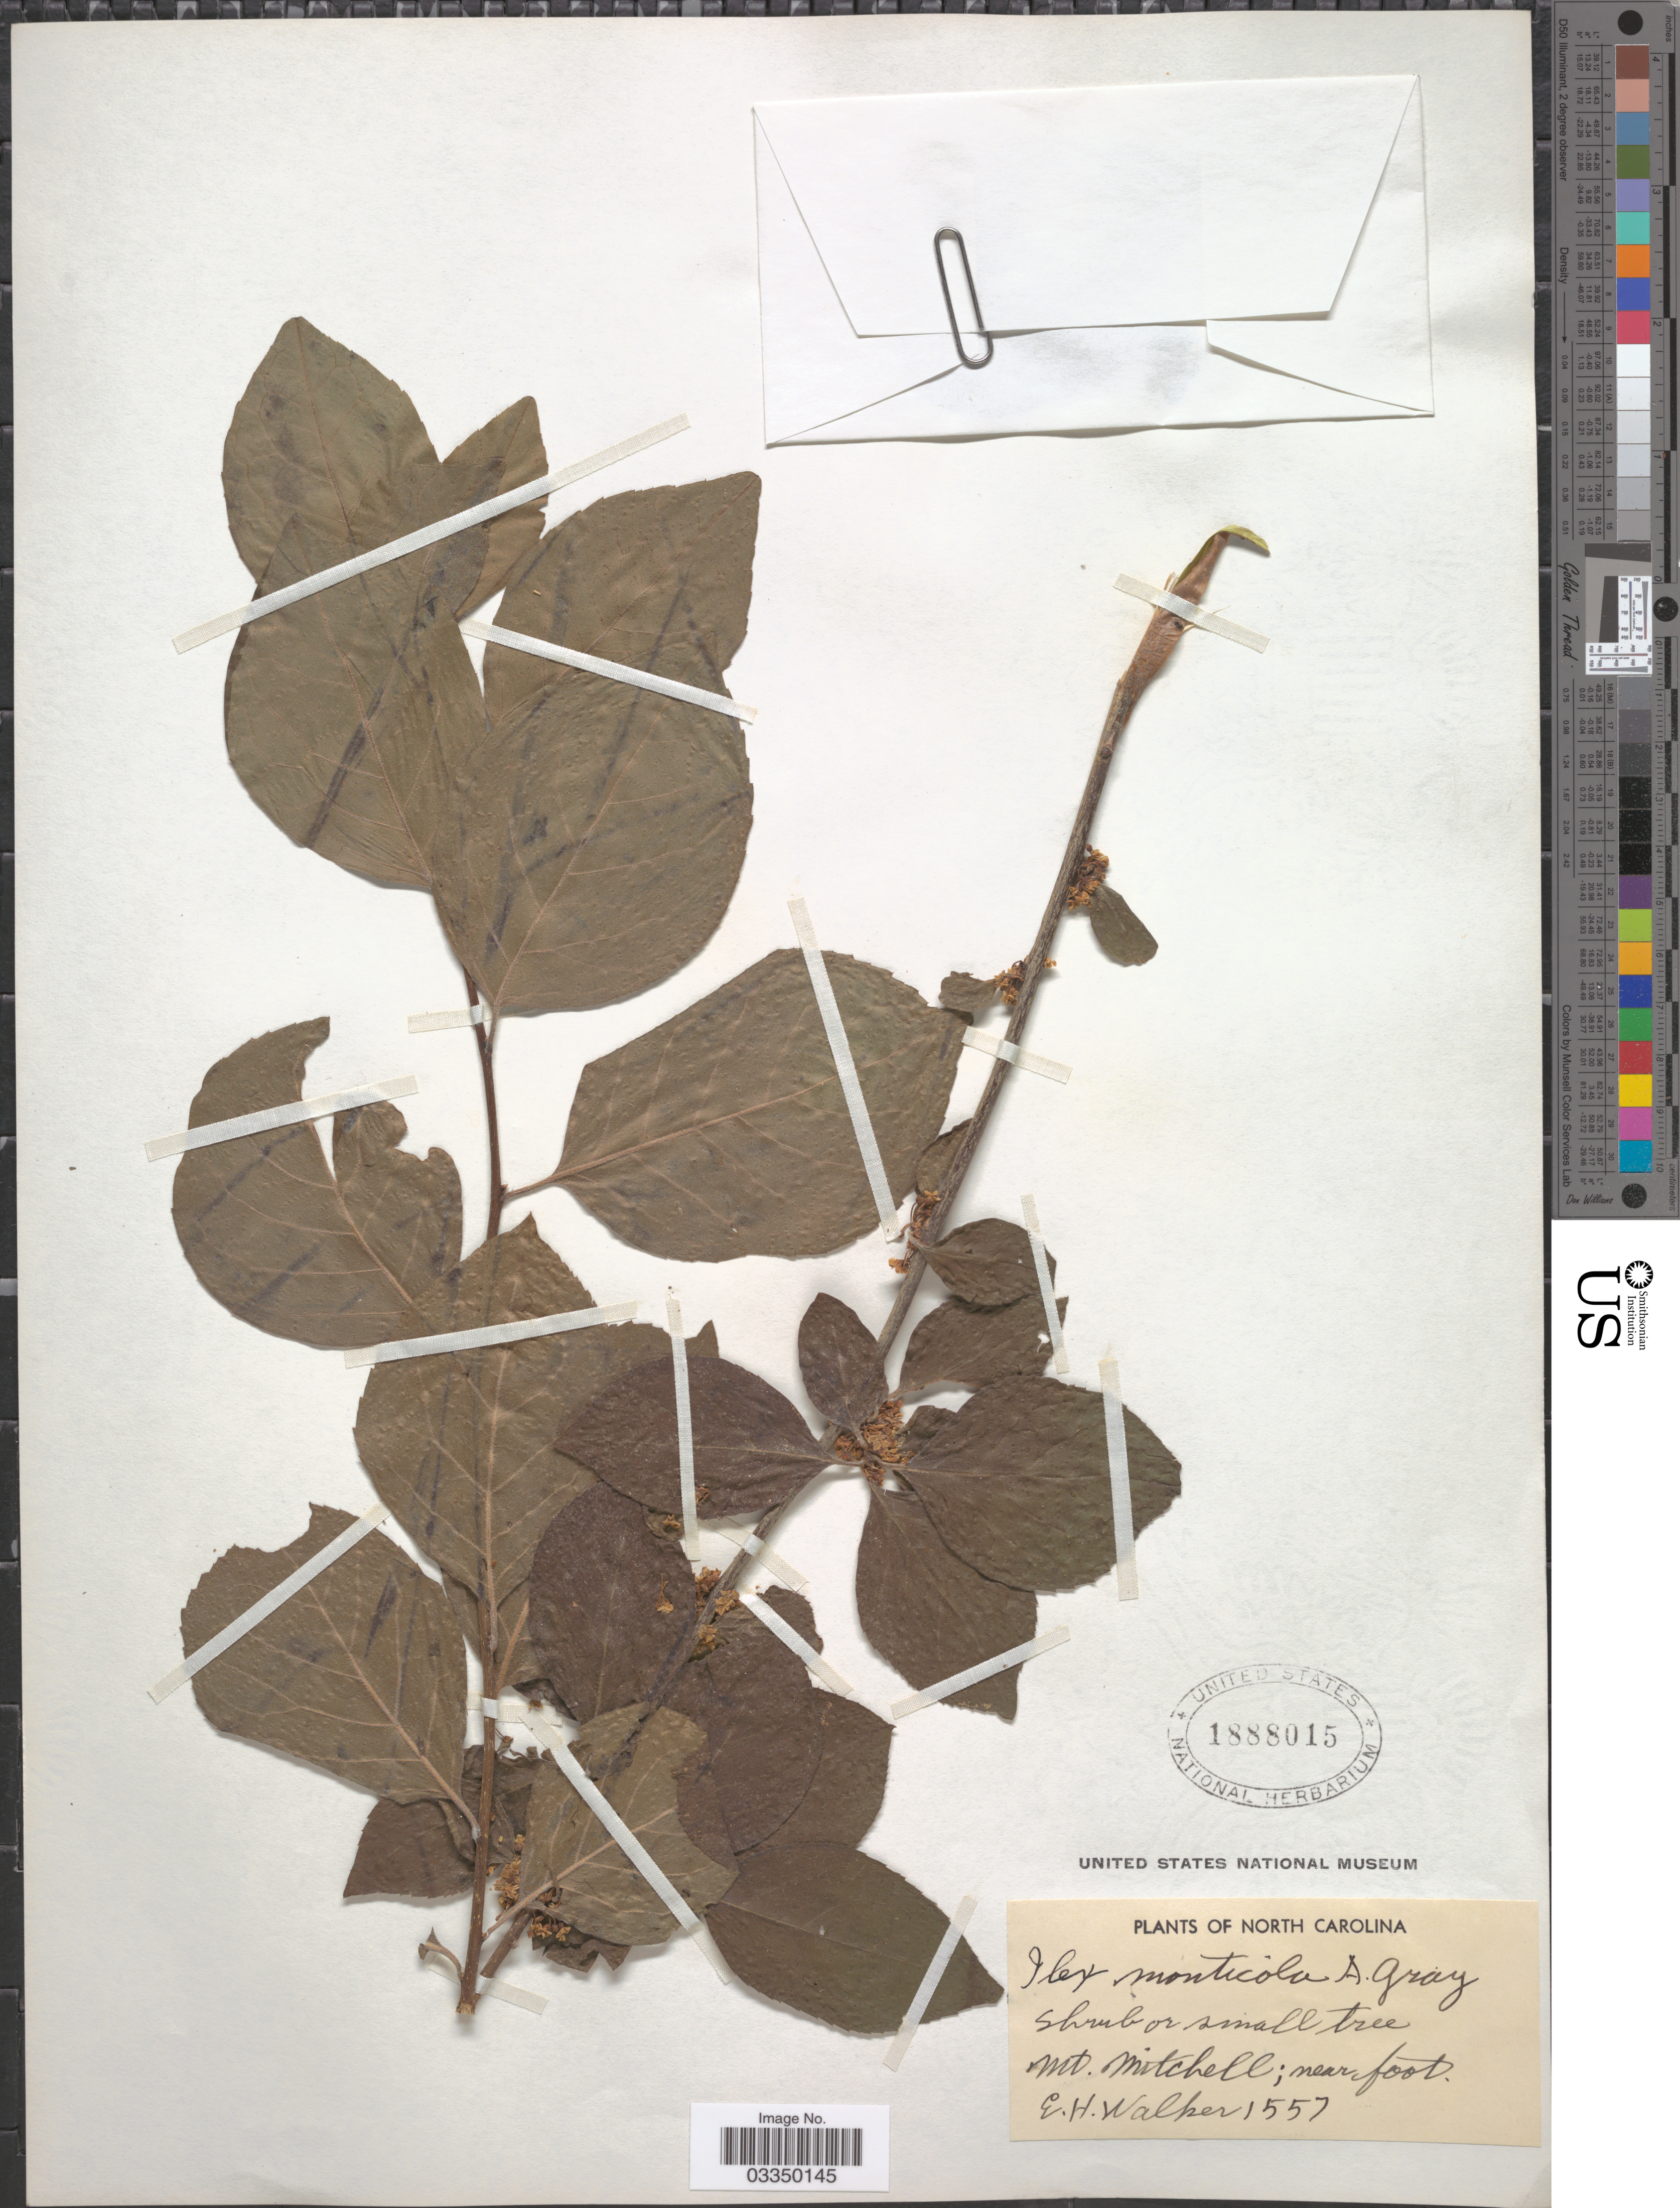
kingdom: Plantae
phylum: Tracheophyta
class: Magnoliopsida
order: Aquifoliales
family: Aquifoliaceae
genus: Ilex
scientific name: Ilex montana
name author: Torr. & A. Gray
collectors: E. H. Walker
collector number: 1557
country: United States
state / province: North Carolina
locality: Mt. Mitchell; near foot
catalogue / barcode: US 1888015